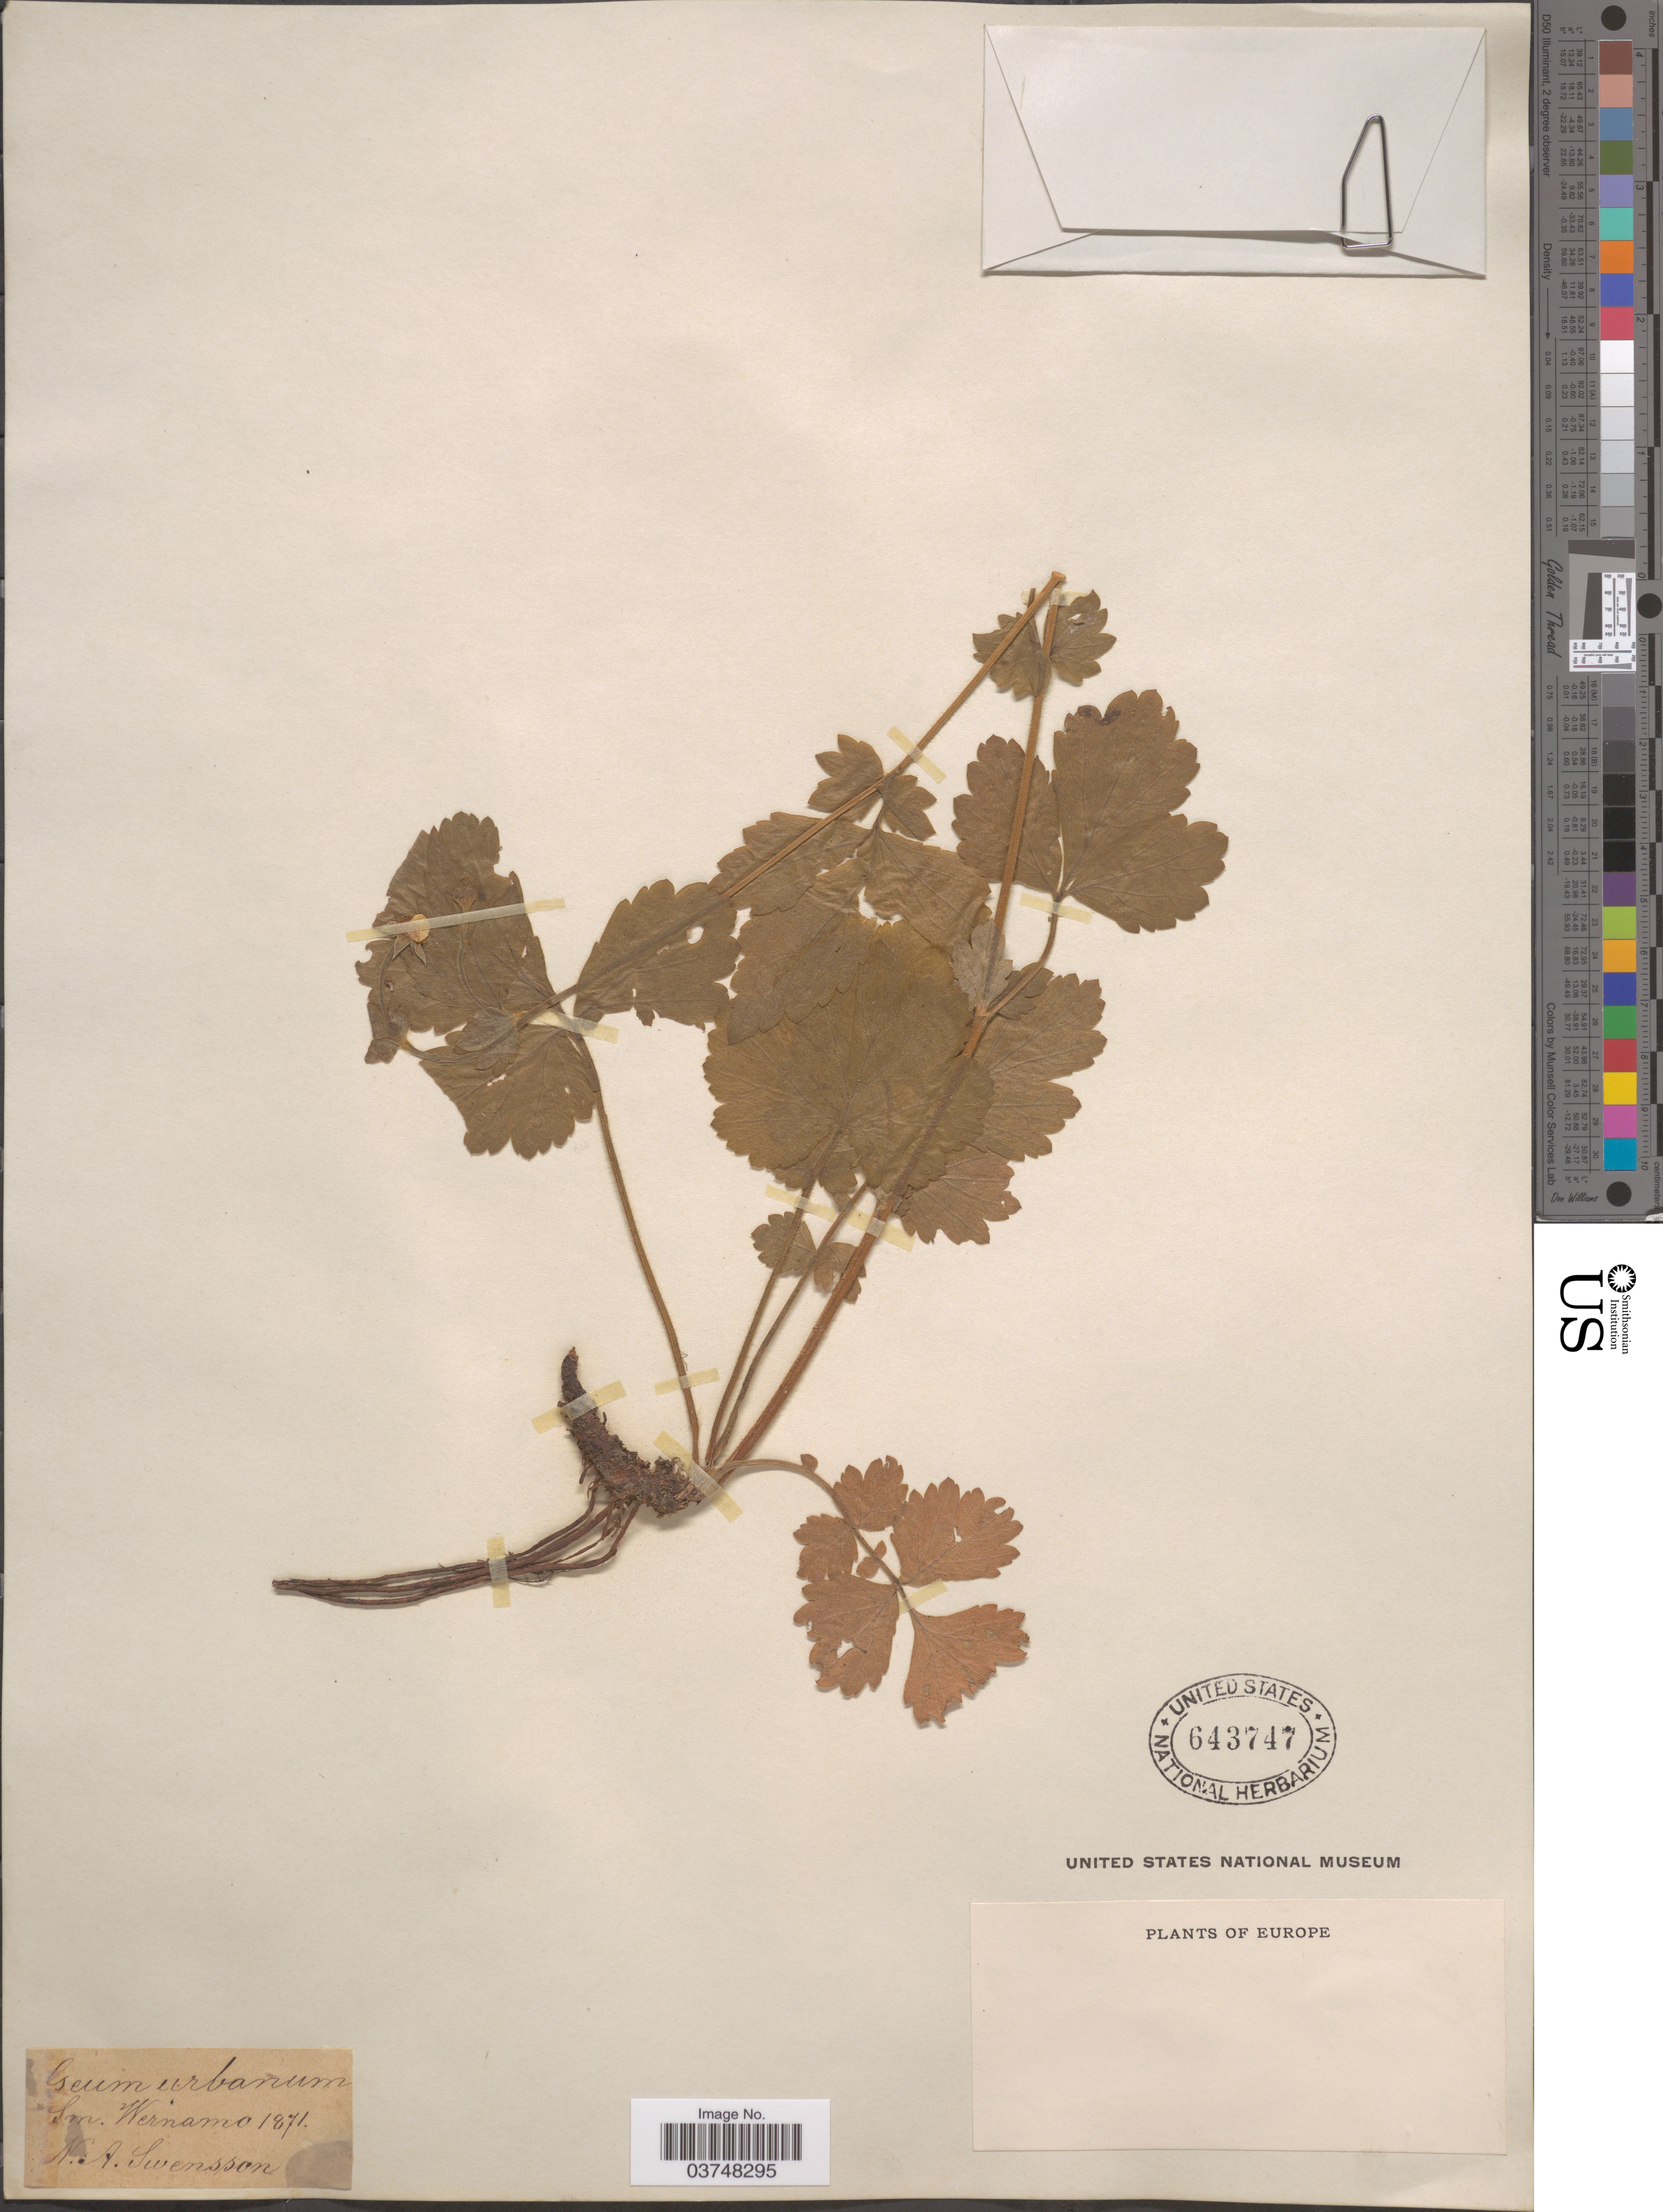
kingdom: Plantae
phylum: Tracheophyta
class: Magnoliopsida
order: Rosales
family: Rosaceae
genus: Geum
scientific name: Geum urbanum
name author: L.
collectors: N. Svensson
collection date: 1871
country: Sweden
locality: Sm. Wernamo. Europe.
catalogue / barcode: US 643747